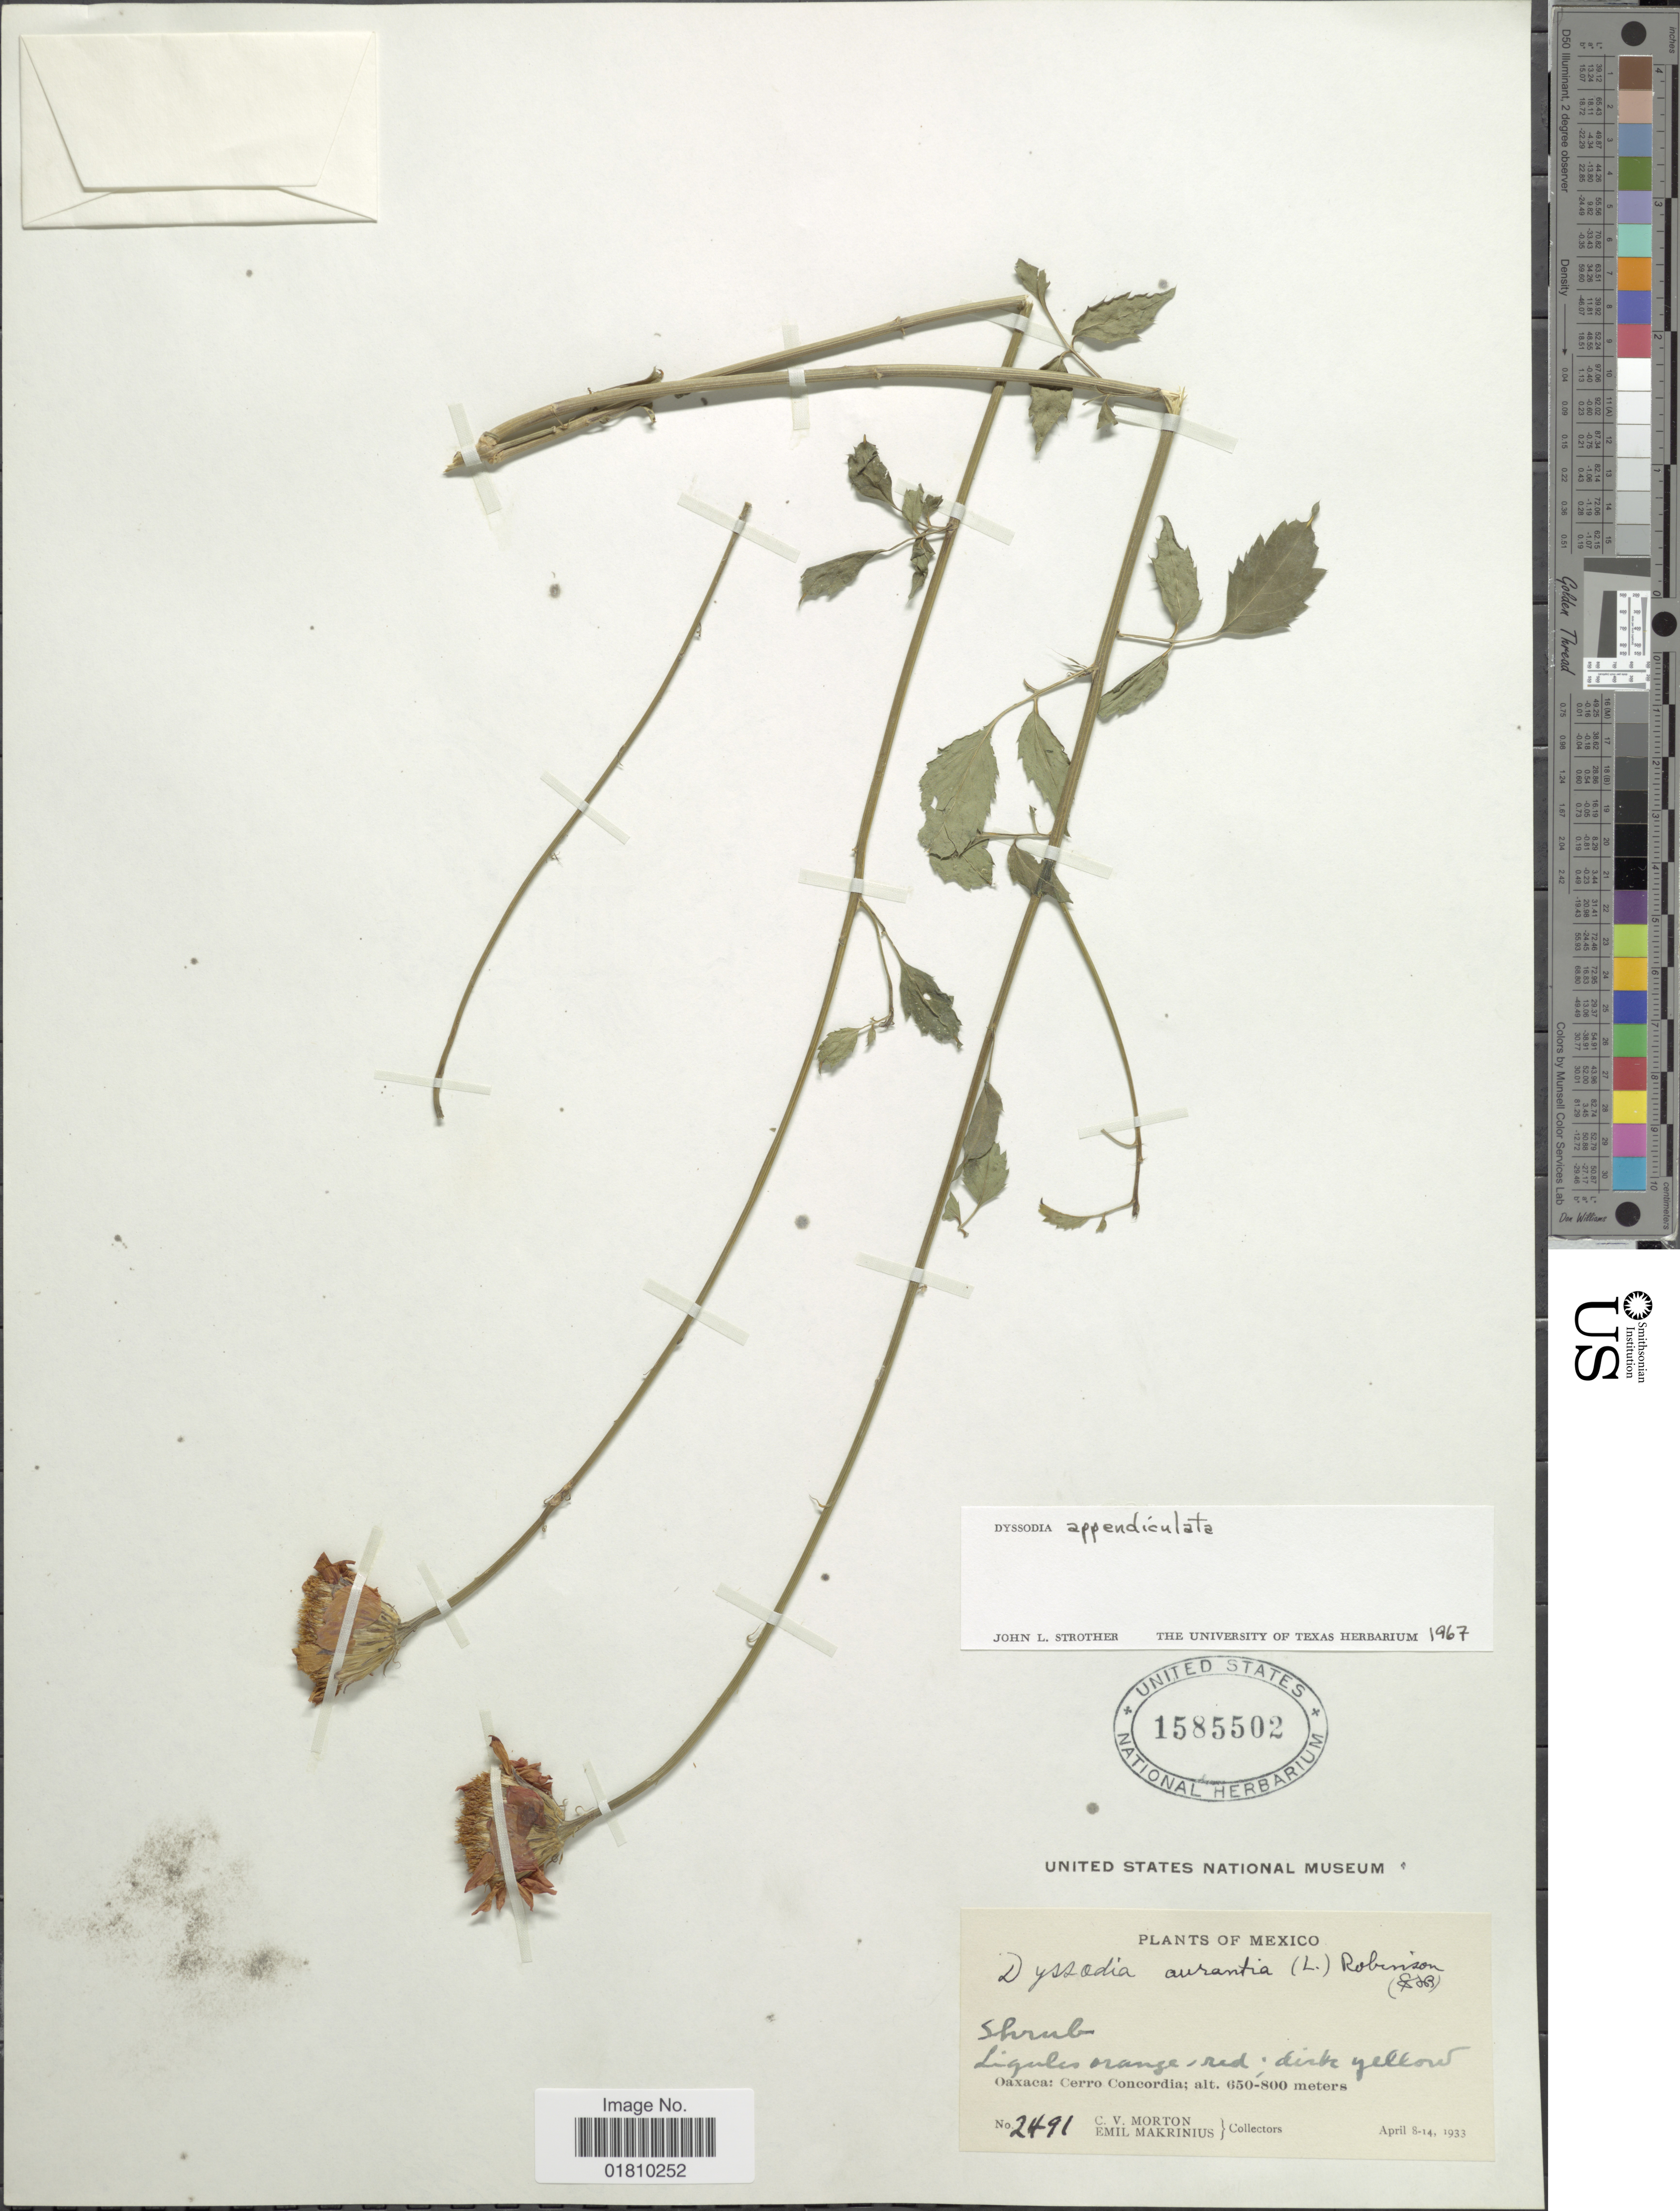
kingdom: Plantae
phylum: Tracheophyta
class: Magnoliopsida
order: Asterales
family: Asteraceae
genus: Adenophyllum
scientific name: Adenophyllum appendiculatum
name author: (Lag.) Strother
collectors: C. V. Morton & E. Makrinius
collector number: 2491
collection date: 1933-04-08/1933-04-14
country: Mexico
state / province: Oaxaca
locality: Cerro Concordia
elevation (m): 650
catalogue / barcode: US 1585502